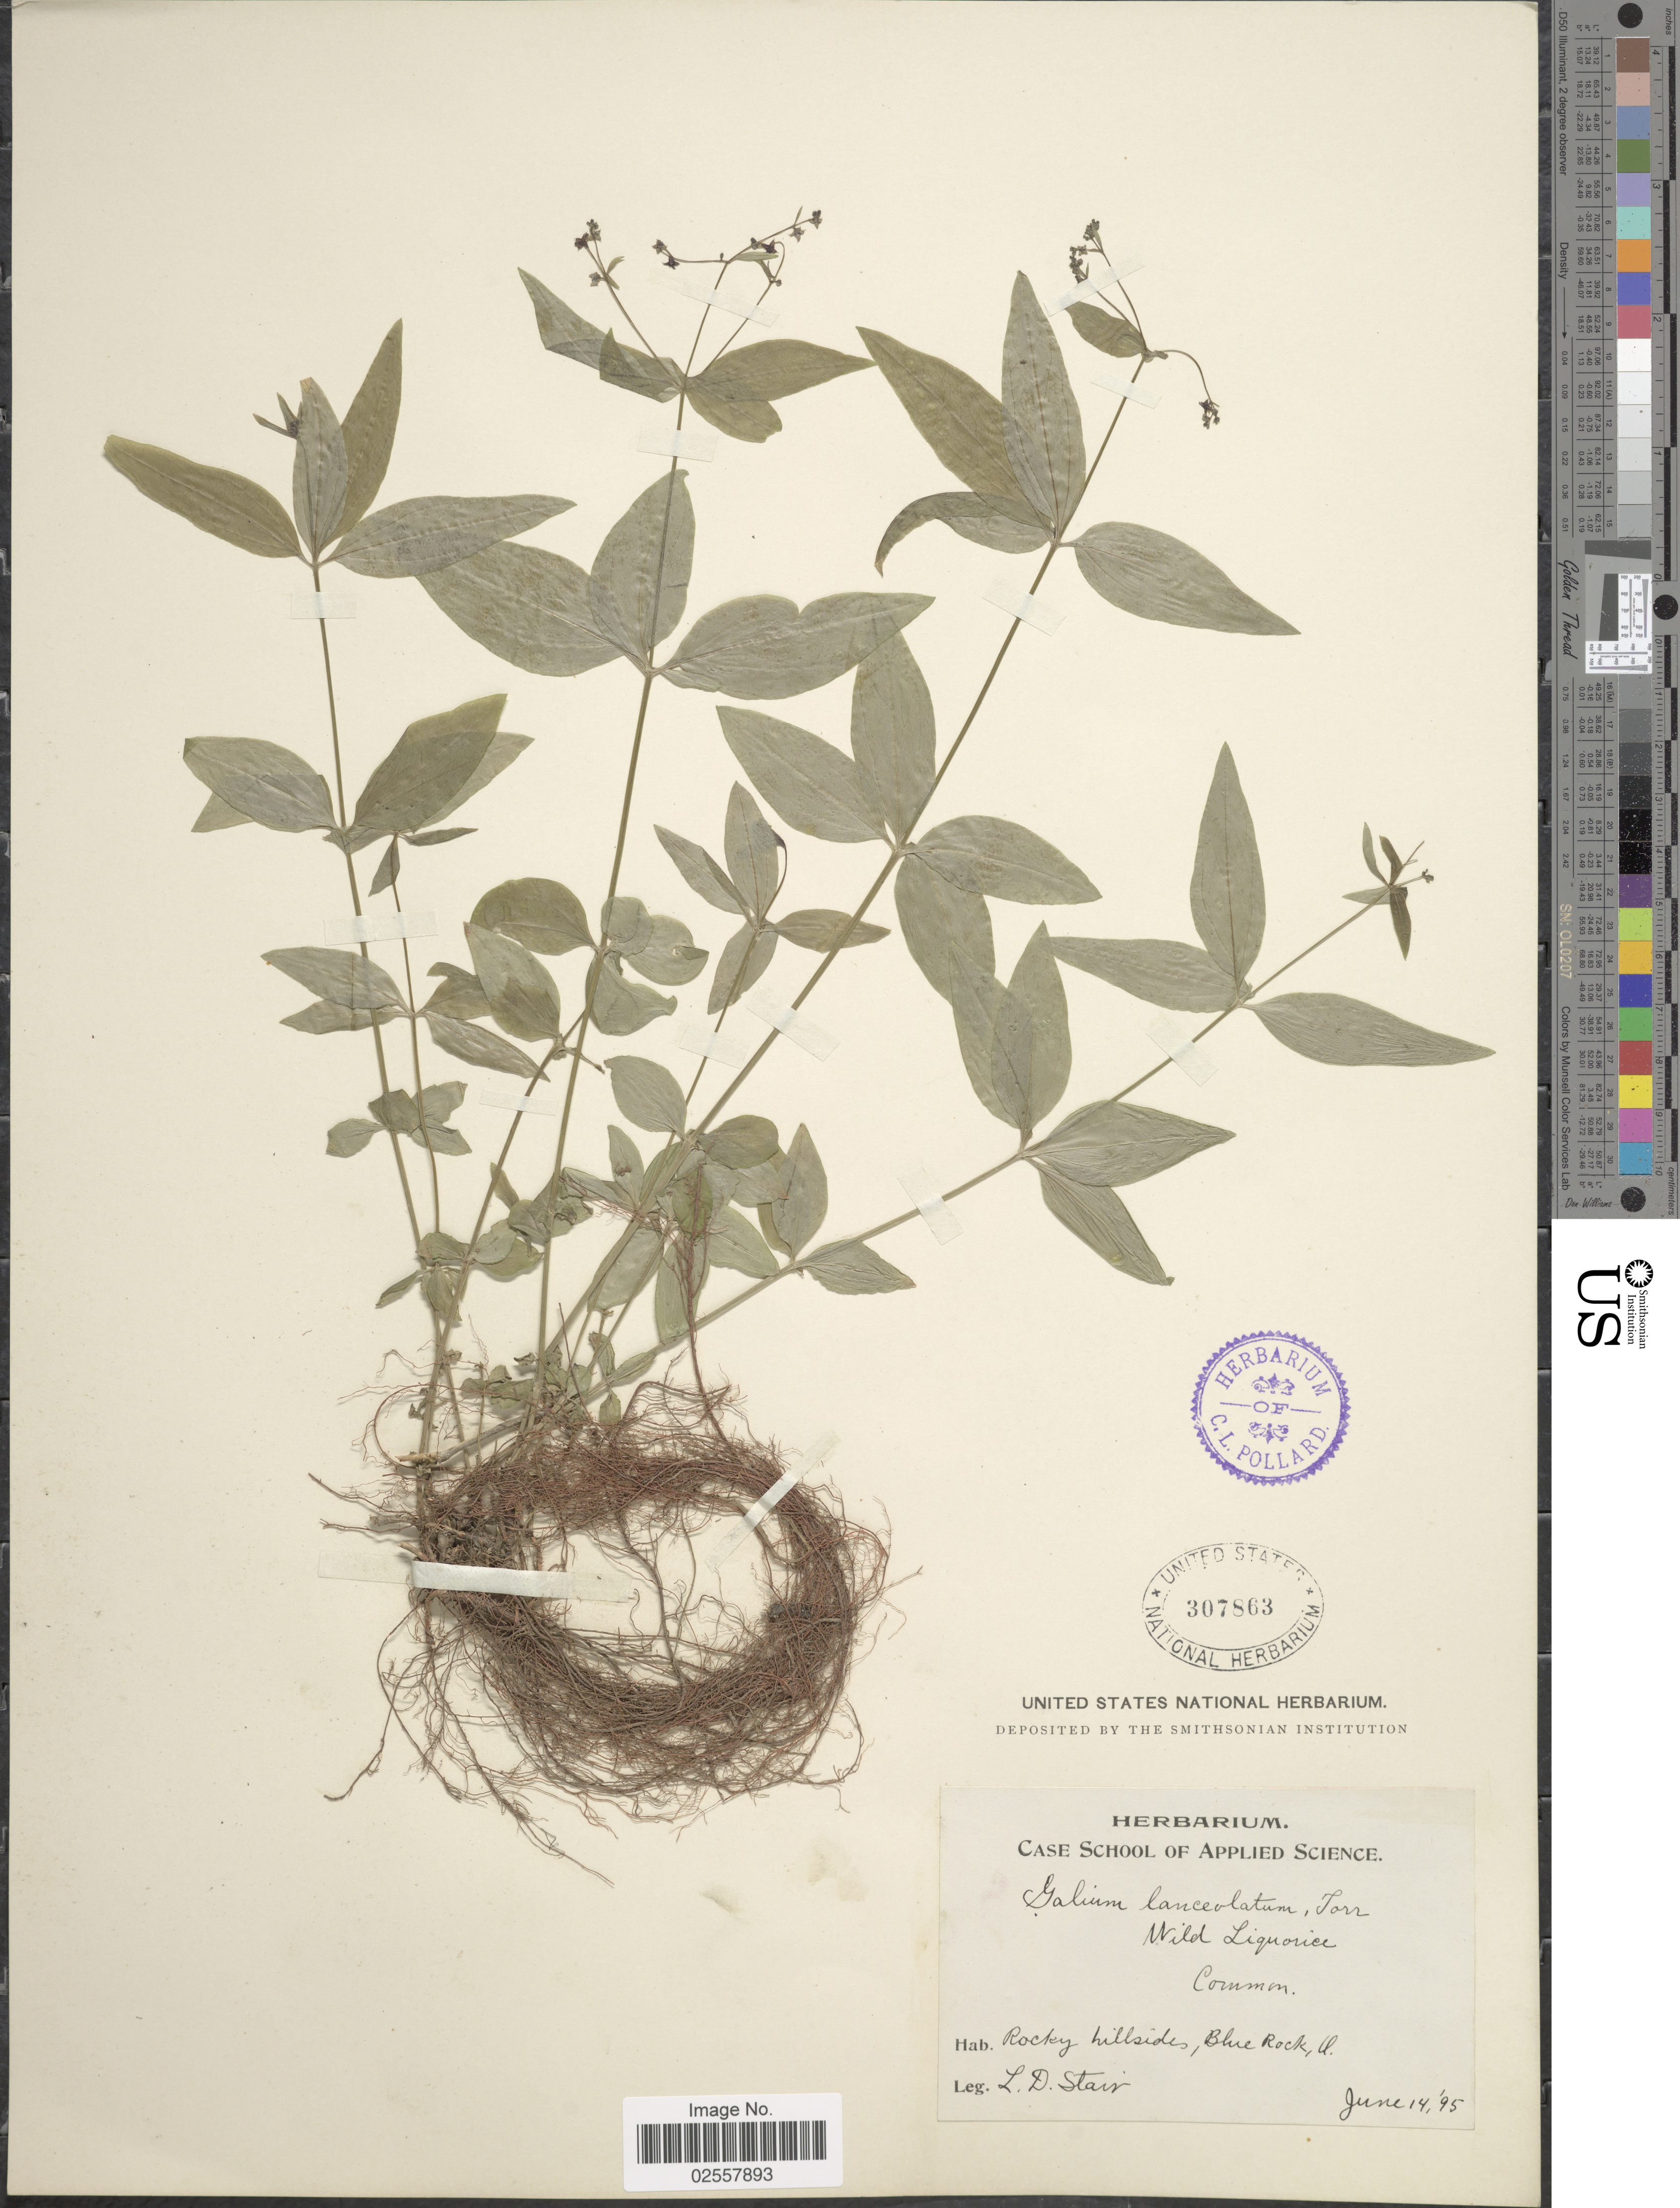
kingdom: Plantae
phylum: Tracheophyta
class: Magnoliopsida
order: Gentianales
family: Rubiaceae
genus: Galium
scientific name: Galium lanceolatum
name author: (Torr. & A. Gray) Torr.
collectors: L. Stair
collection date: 1895-06-14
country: United States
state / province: Ohio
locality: Rocky hillsides, Blue Rock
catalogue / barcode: US 307863